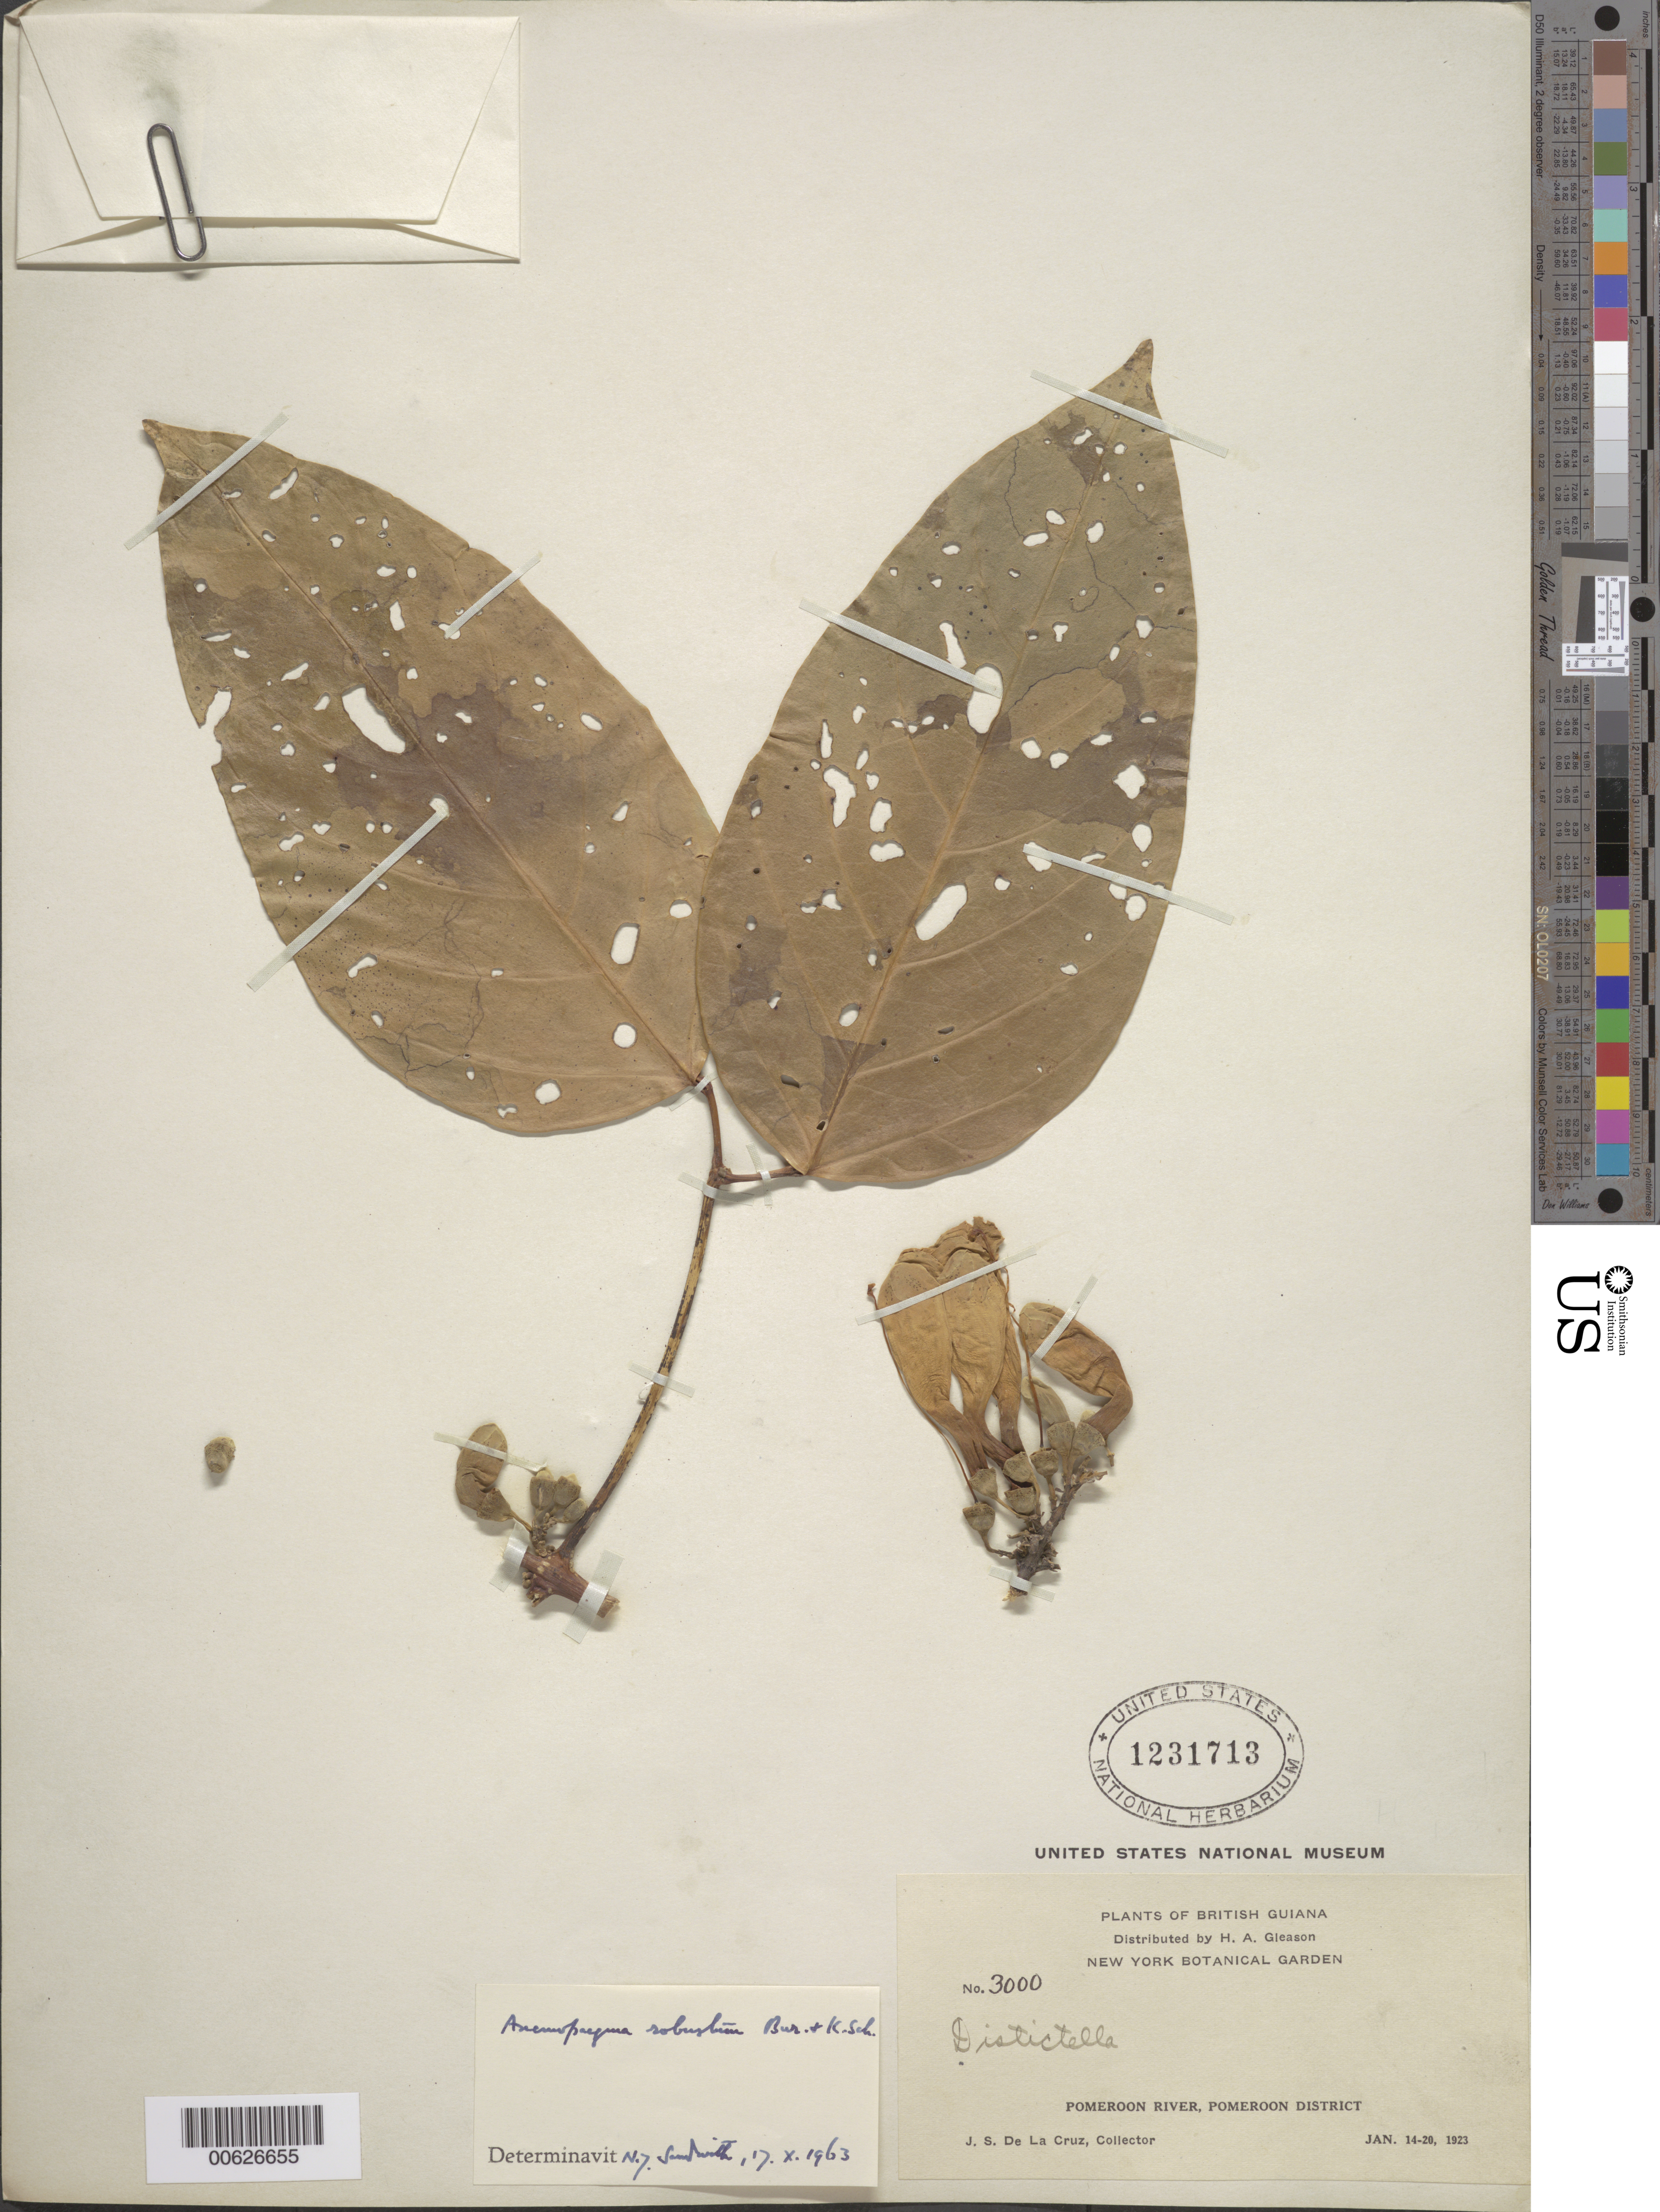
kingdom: Plantae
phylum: Tracheophyta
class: Magnoliopsida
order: Lamiales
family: Bignoniaceae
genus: Anemopaegma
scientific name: Anemopaegma robustum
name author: Bureau & K. Schum.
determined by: Sandwith, N. Y.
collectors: J. S. de la Cruz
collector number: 3000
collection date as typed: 14-Jan-23 to 20-Jan-23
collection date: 1923-01-14/1923-01-20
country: Guyana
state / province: Pomeroon-Supenaam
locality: Pomeroon R.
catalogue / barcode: US 1231713